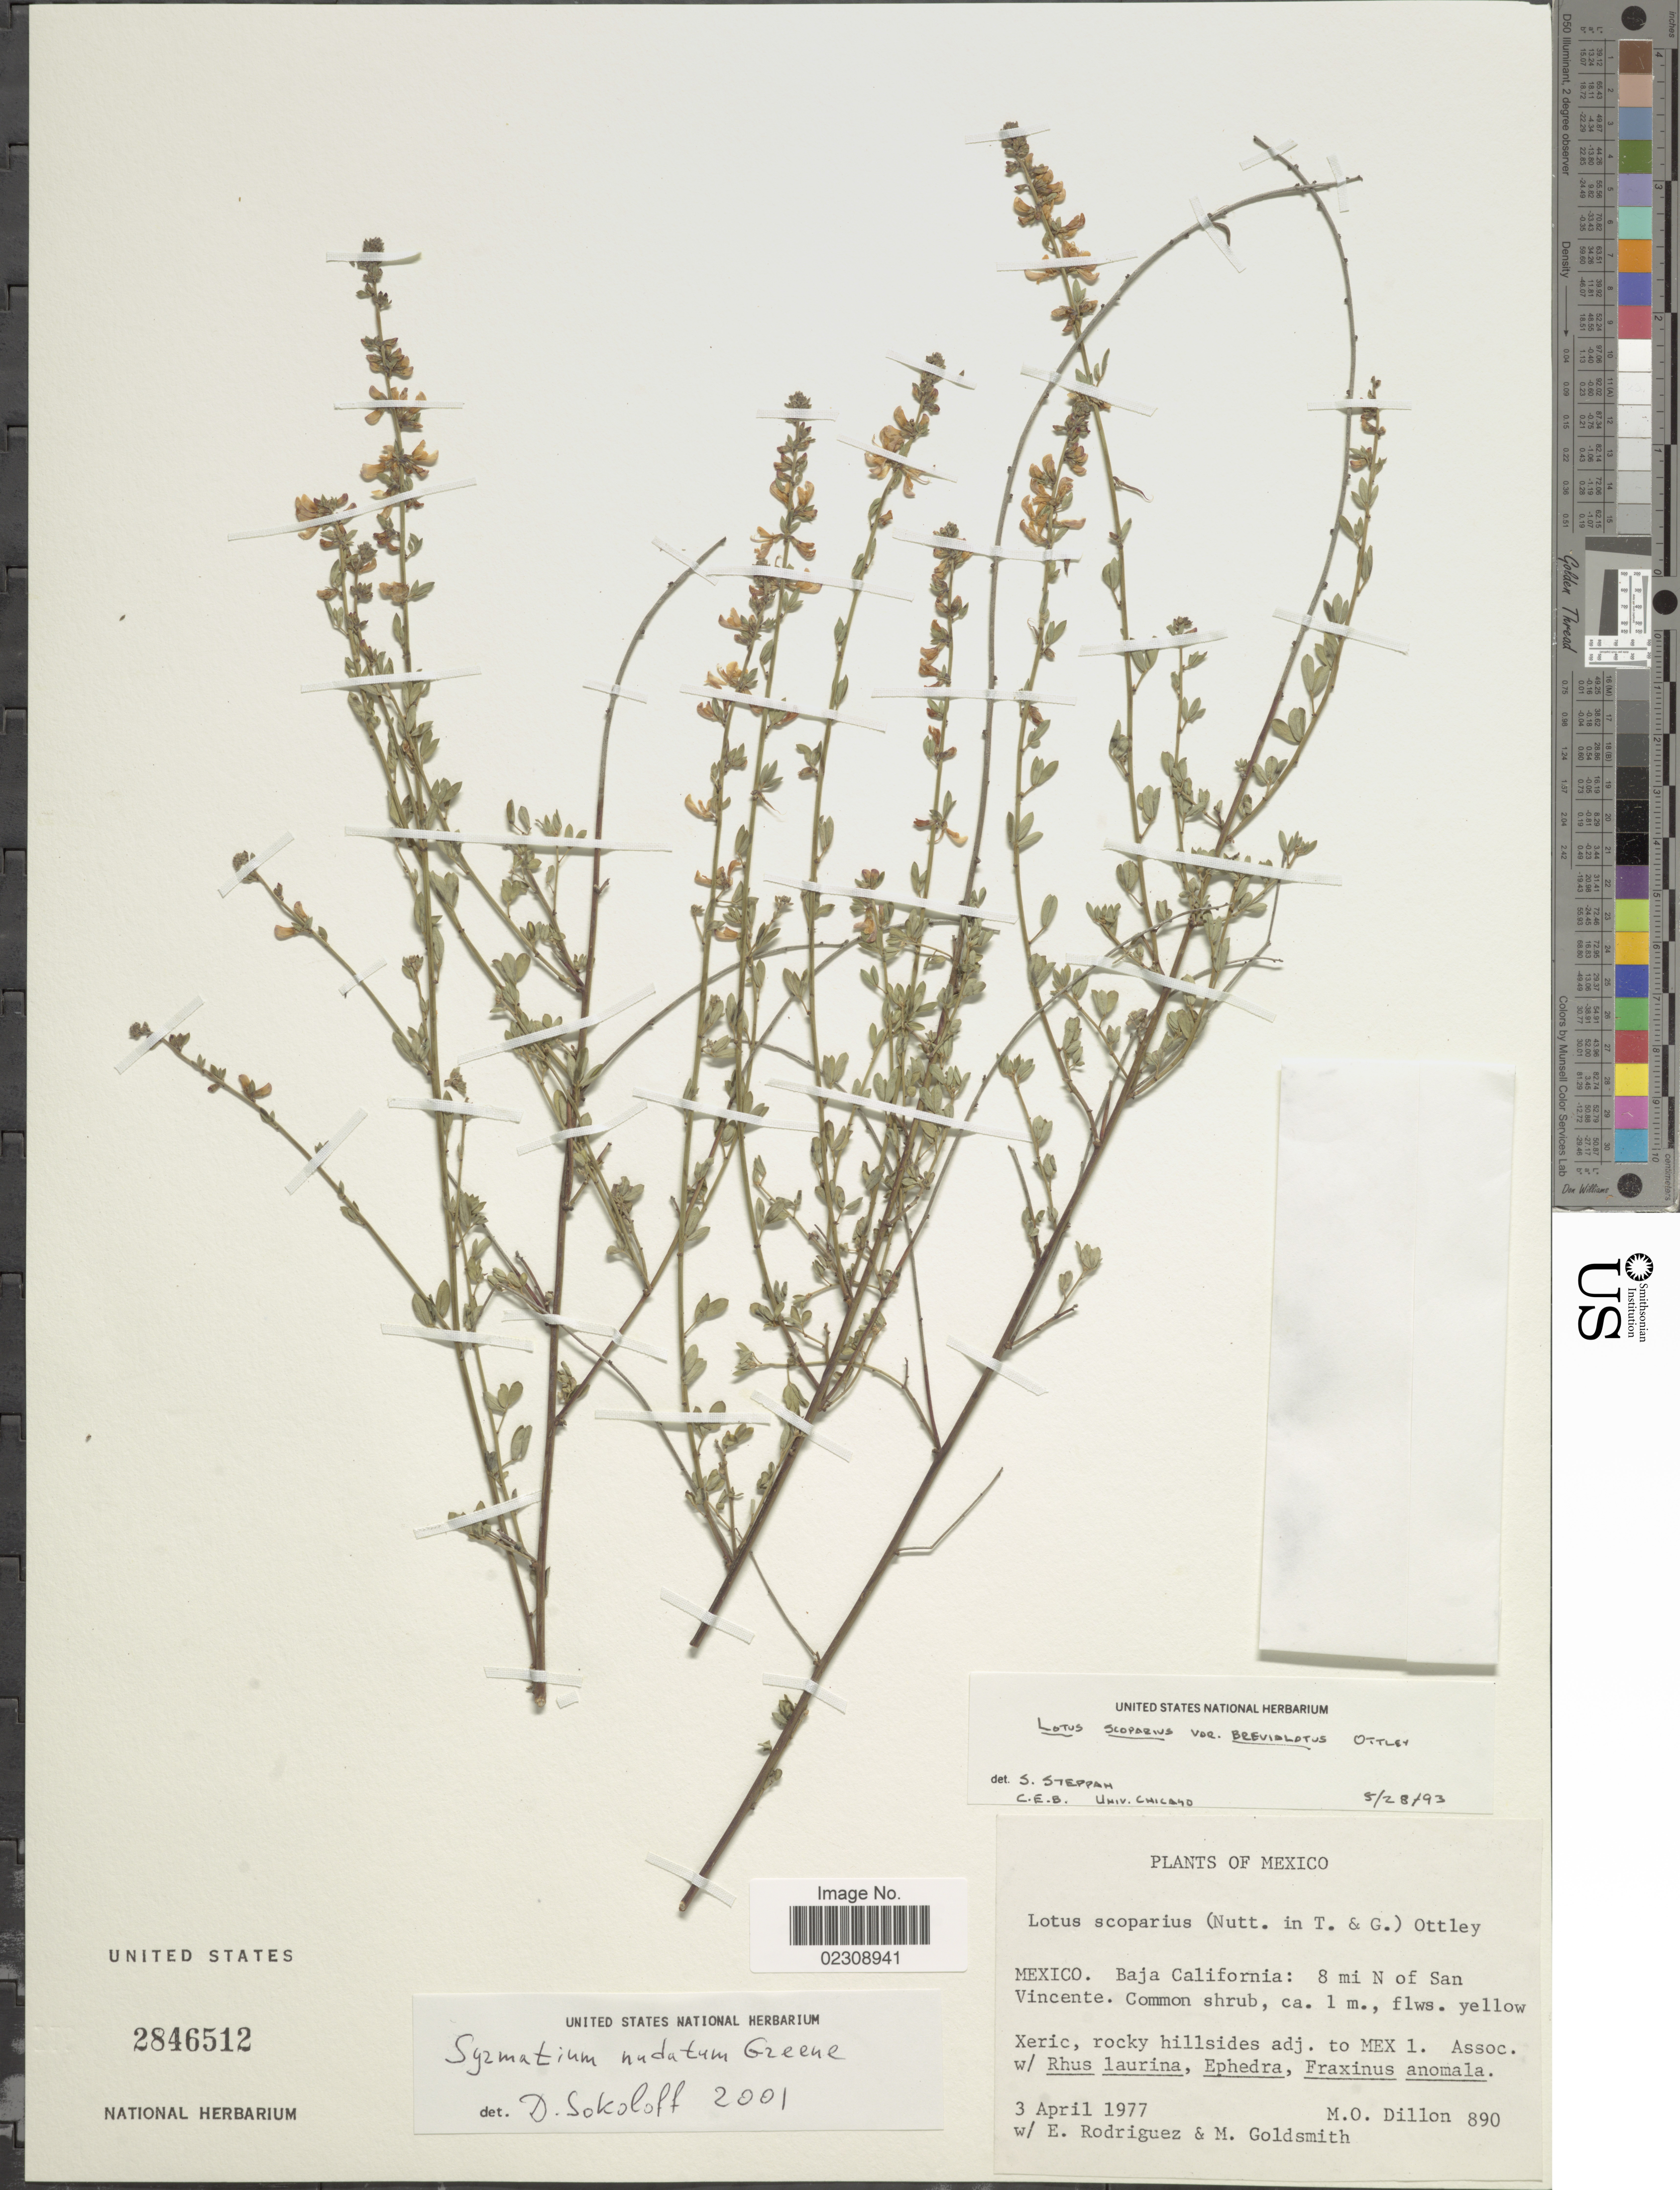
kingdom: Plantae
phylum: Tracheophyta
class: Magnoliopsida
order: Fabales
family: Fabaceae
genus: Syrmatium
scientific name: Syrmatium nudatum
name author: Greene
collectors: M. O. Dillon, E. Rodriguez & M. Goldsmith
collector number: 890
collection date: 1977-04-03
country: Mexico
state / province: Baja California Norte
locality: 8 mi N of San Vincente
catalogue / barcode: US 2846512